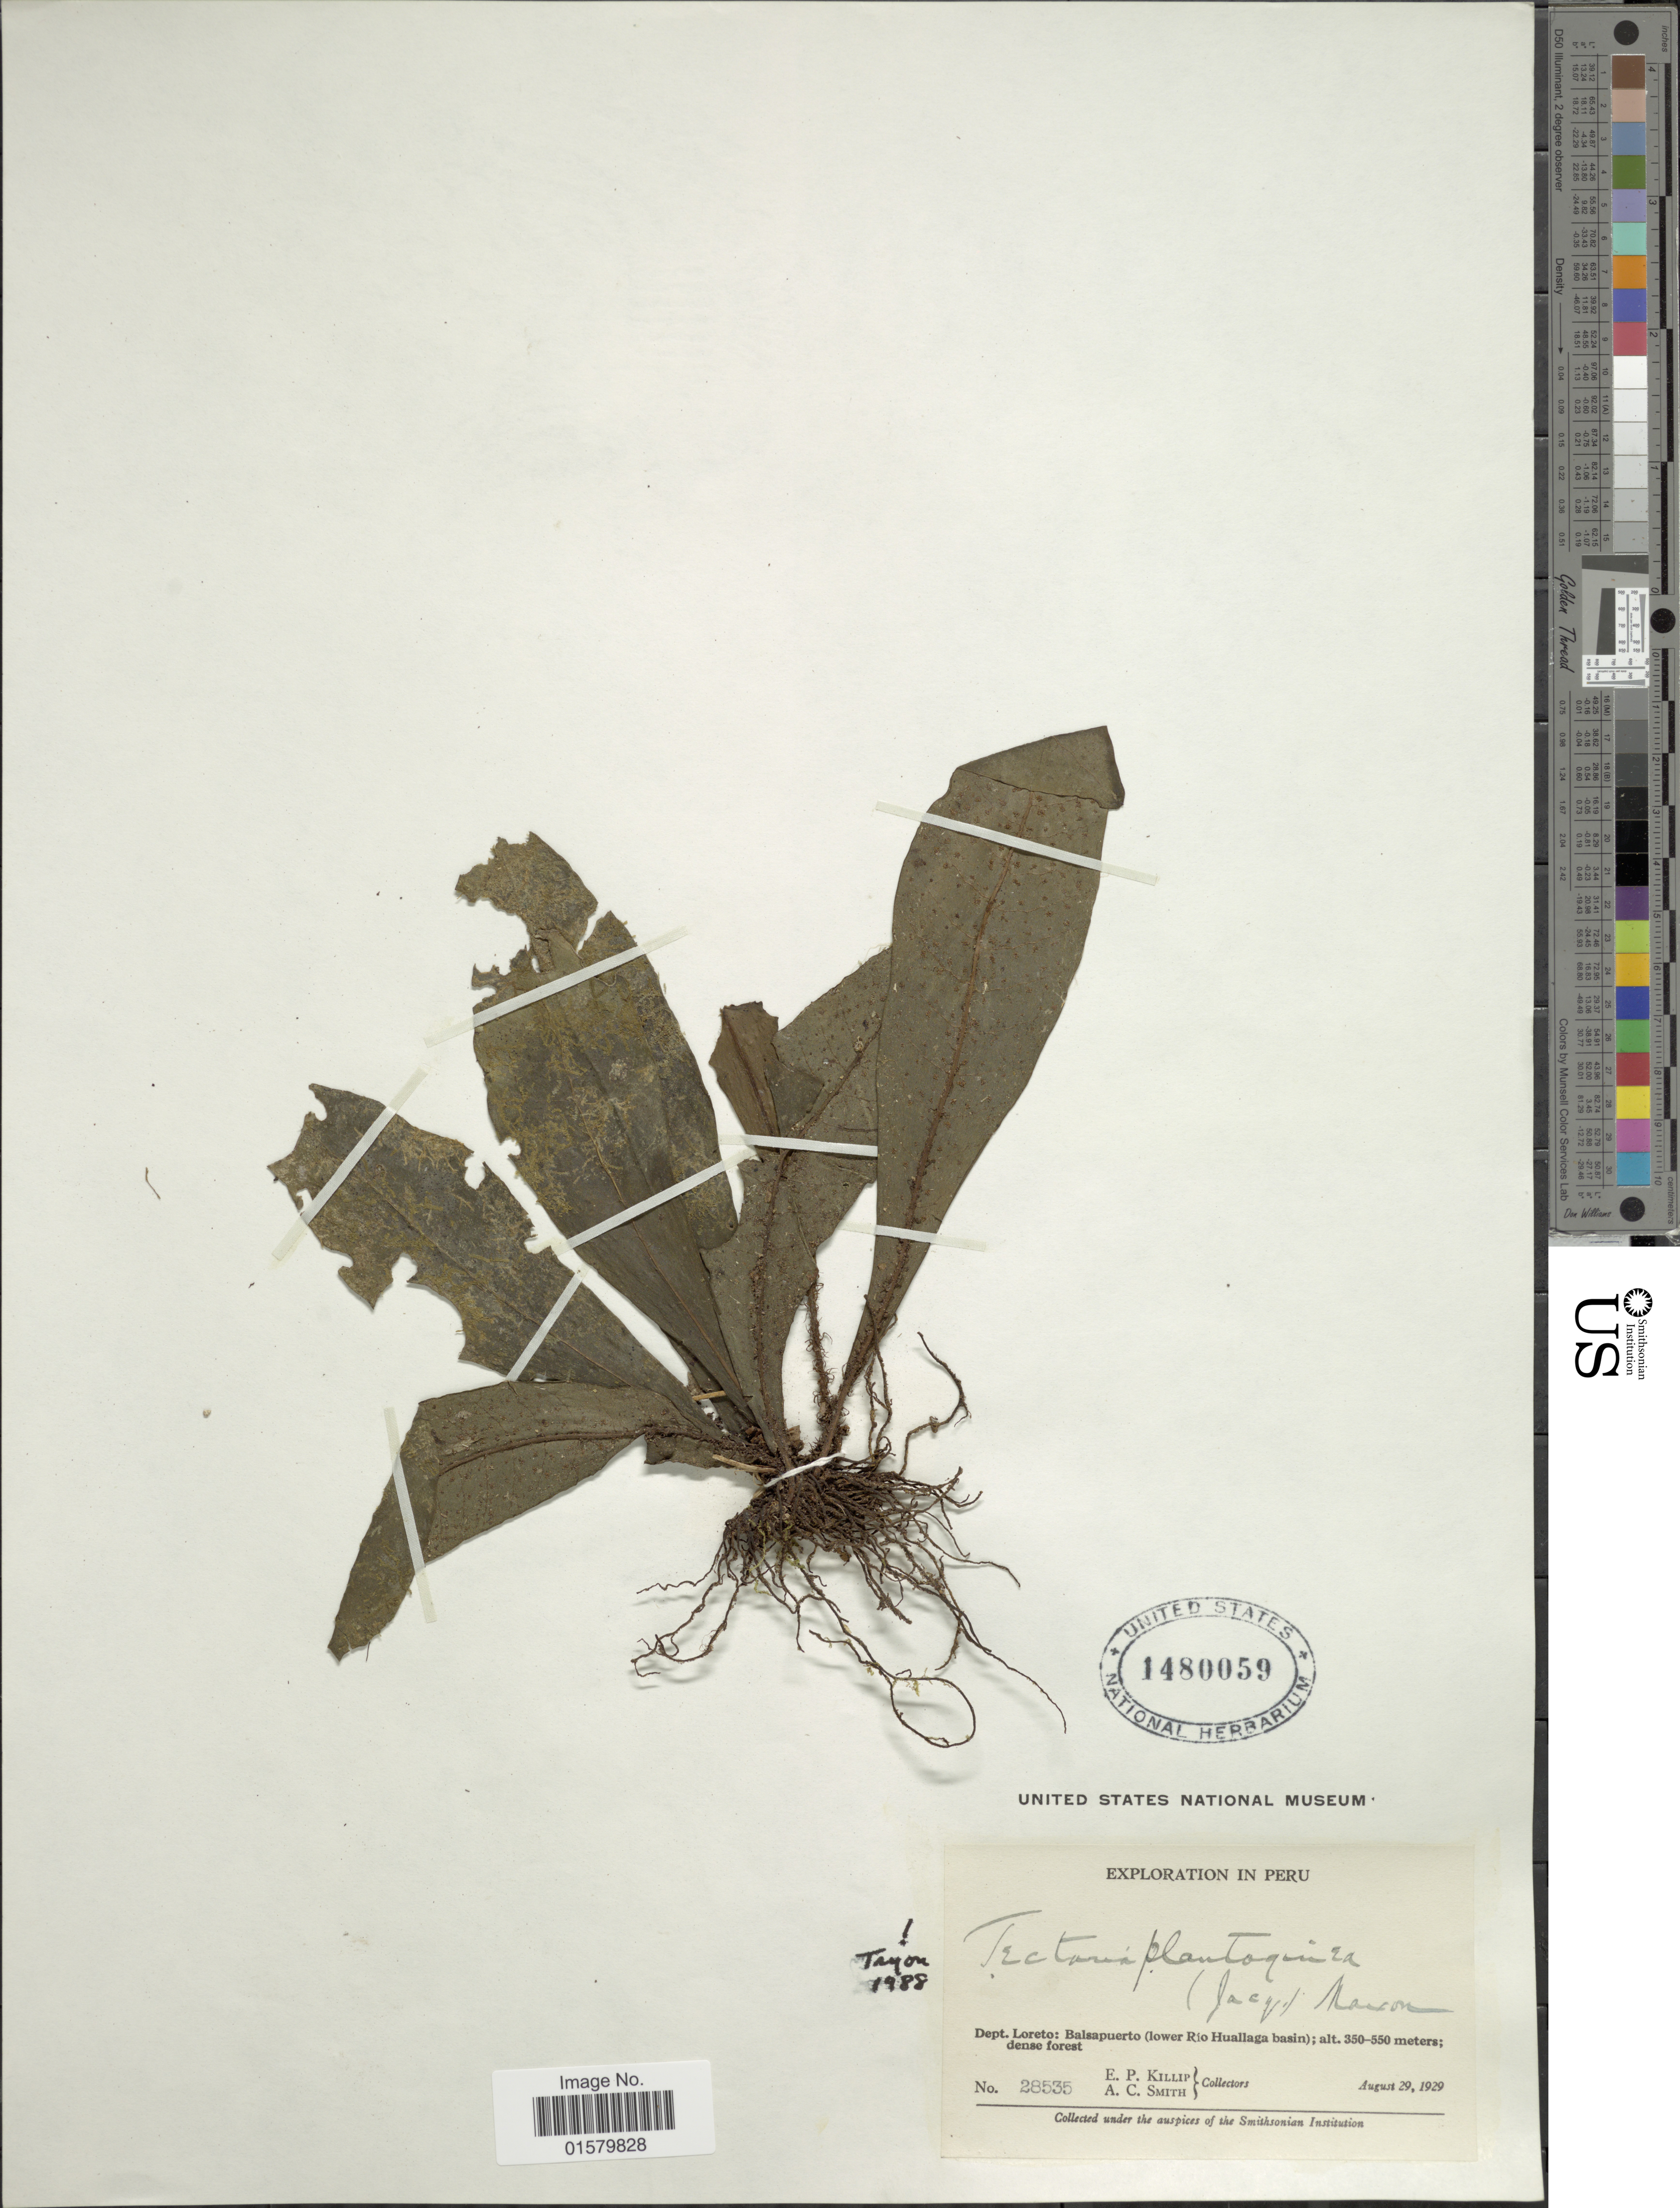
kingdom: Plantae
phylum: Tracheophyta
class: Polypodiopsida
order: Polypodiales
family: Tectariaceae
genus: Tectaria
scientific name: Tectaria plantaginea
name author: (Jacq.) Maxon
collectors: E. P. Killip & A. C. Smith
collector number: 28535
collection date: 1929-08-29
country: Peru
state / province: Loreto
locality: Dept. Loreto: Balsapuerto (lower Rio Huallaga basin)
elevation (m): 350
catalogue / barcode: US 1480059